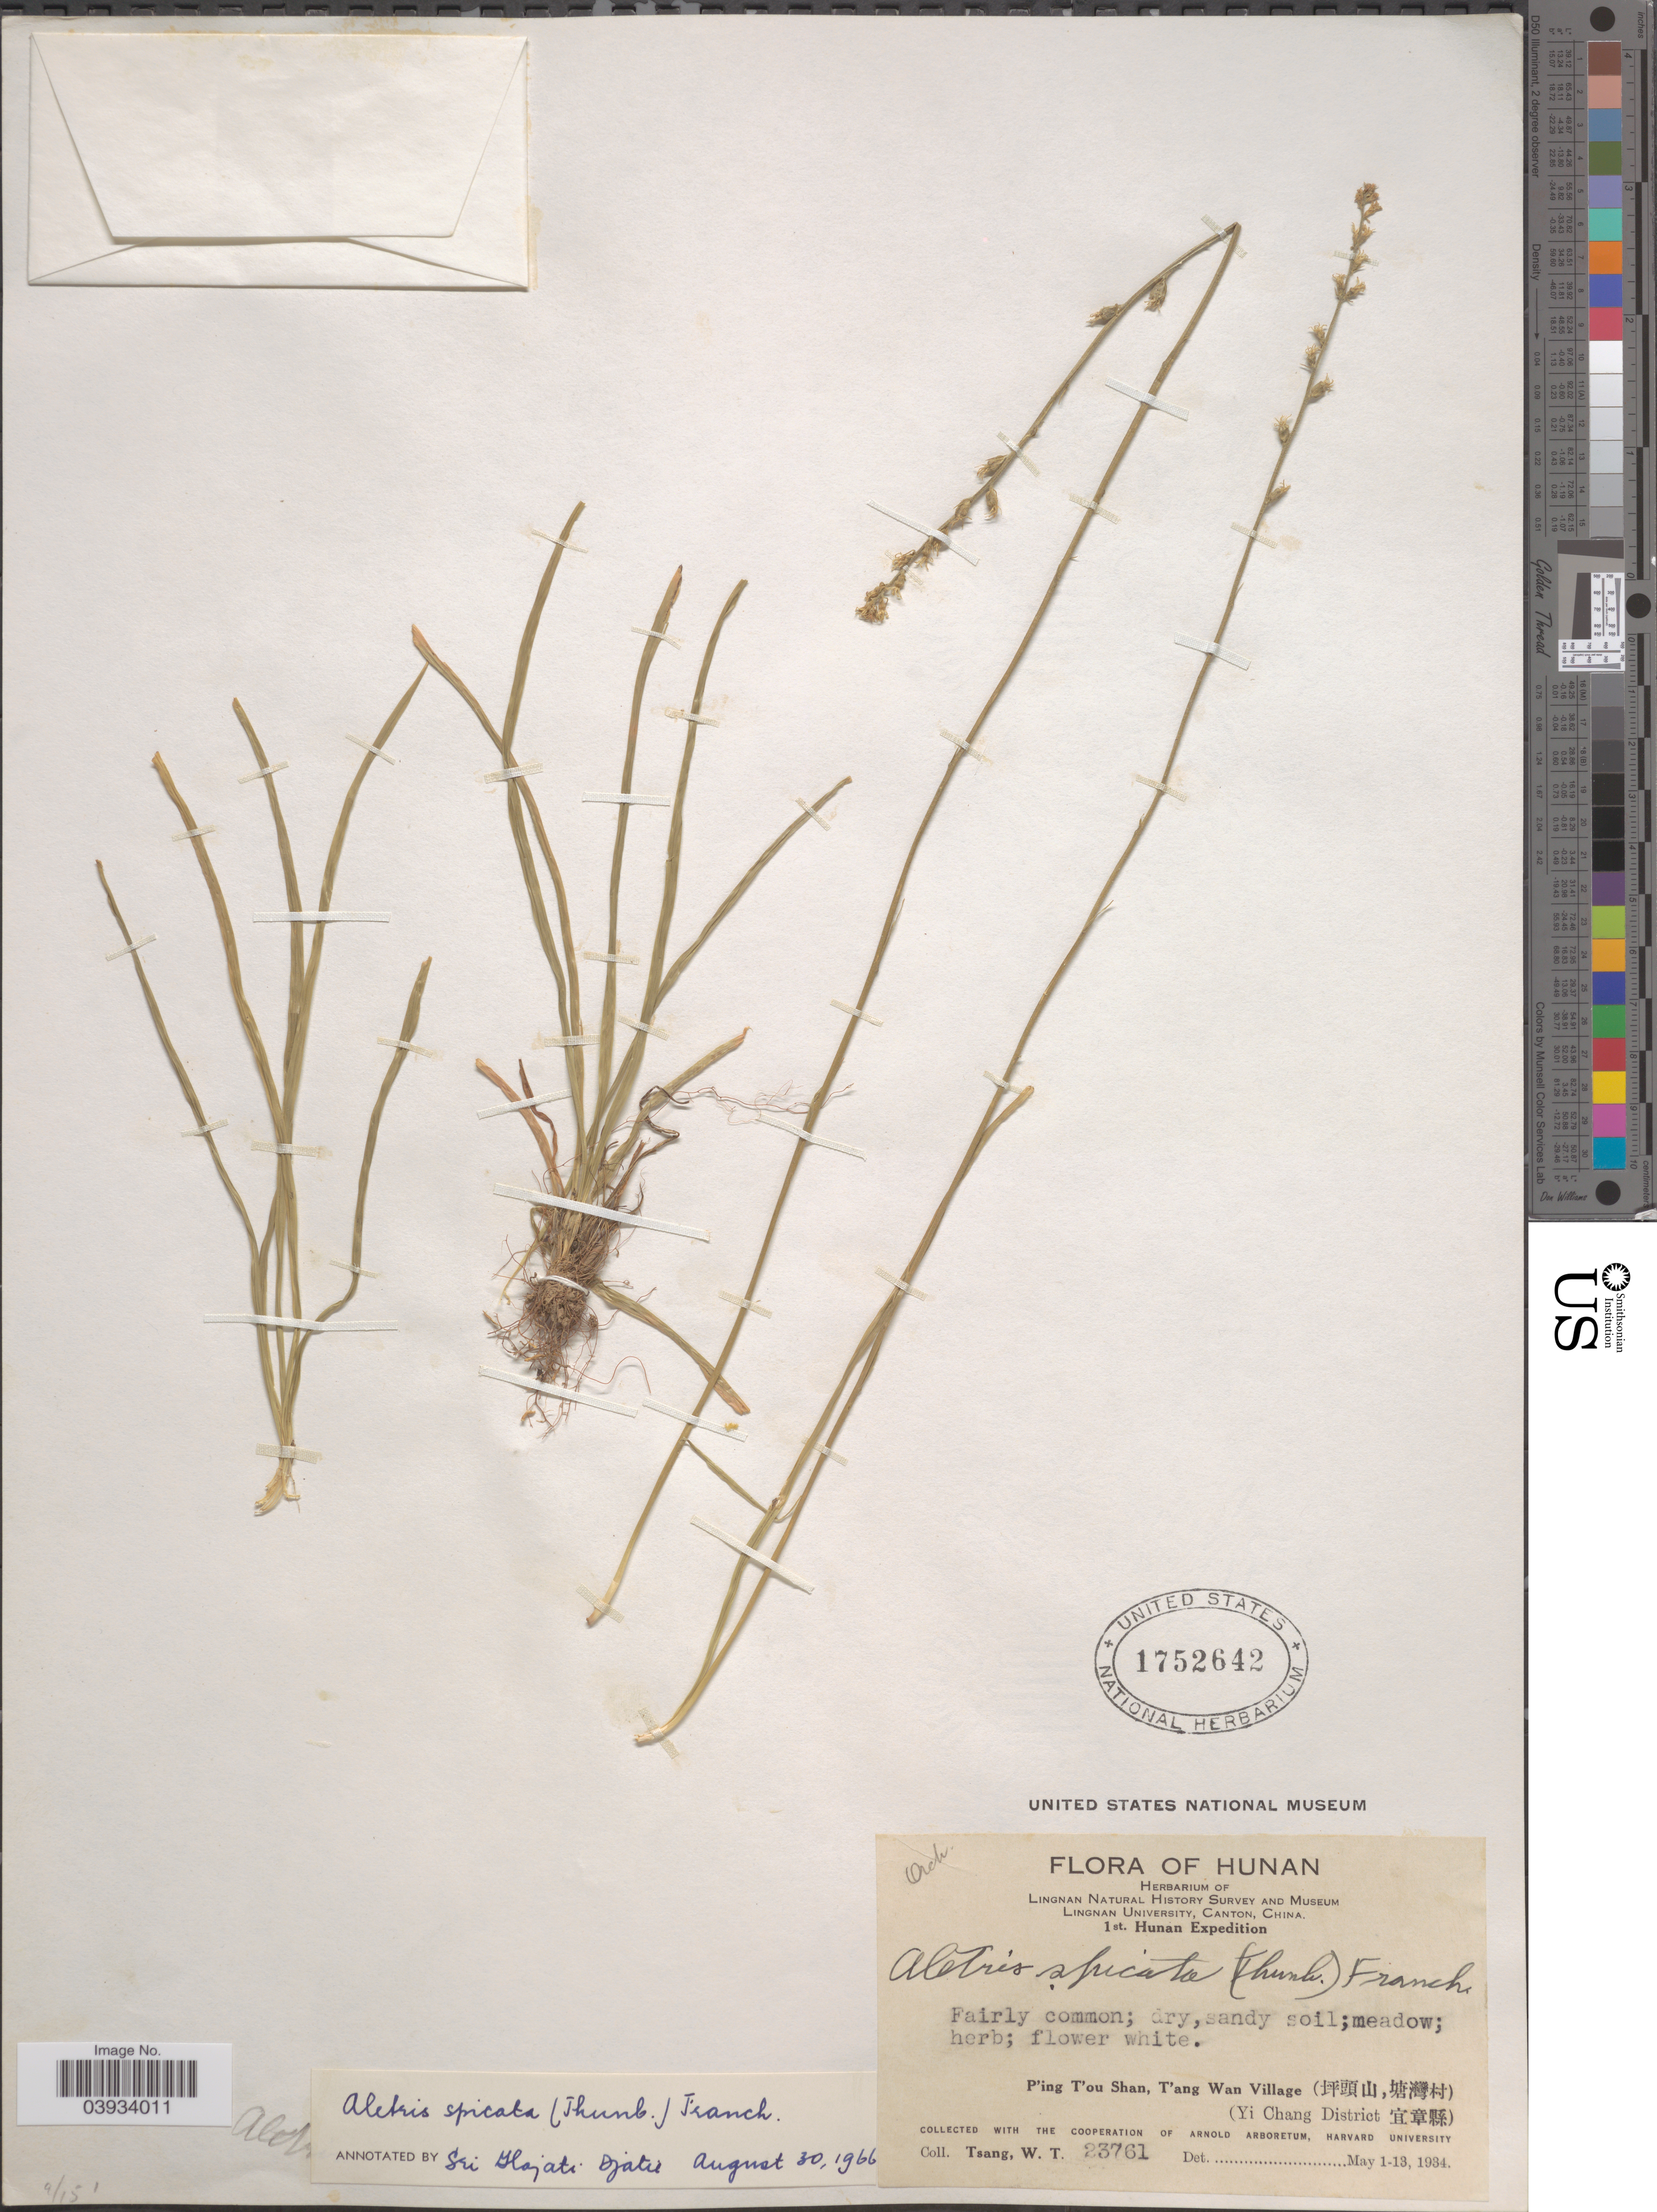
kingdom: Plantae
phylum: Tracheophyta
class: Liliopsida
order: Dioscoreales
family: Nartheciaceae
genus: Aletris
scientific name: Aletris spicata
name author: (Thunb.) Franch.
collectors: W. T. Tsang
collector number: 23761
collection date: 1934-05-01/1934-05-13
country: China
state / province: Hunan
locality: P'ing T'ou Shan, T'ang Wan Village (X, X). (Yi Chang District X).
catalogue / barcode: US 1752642